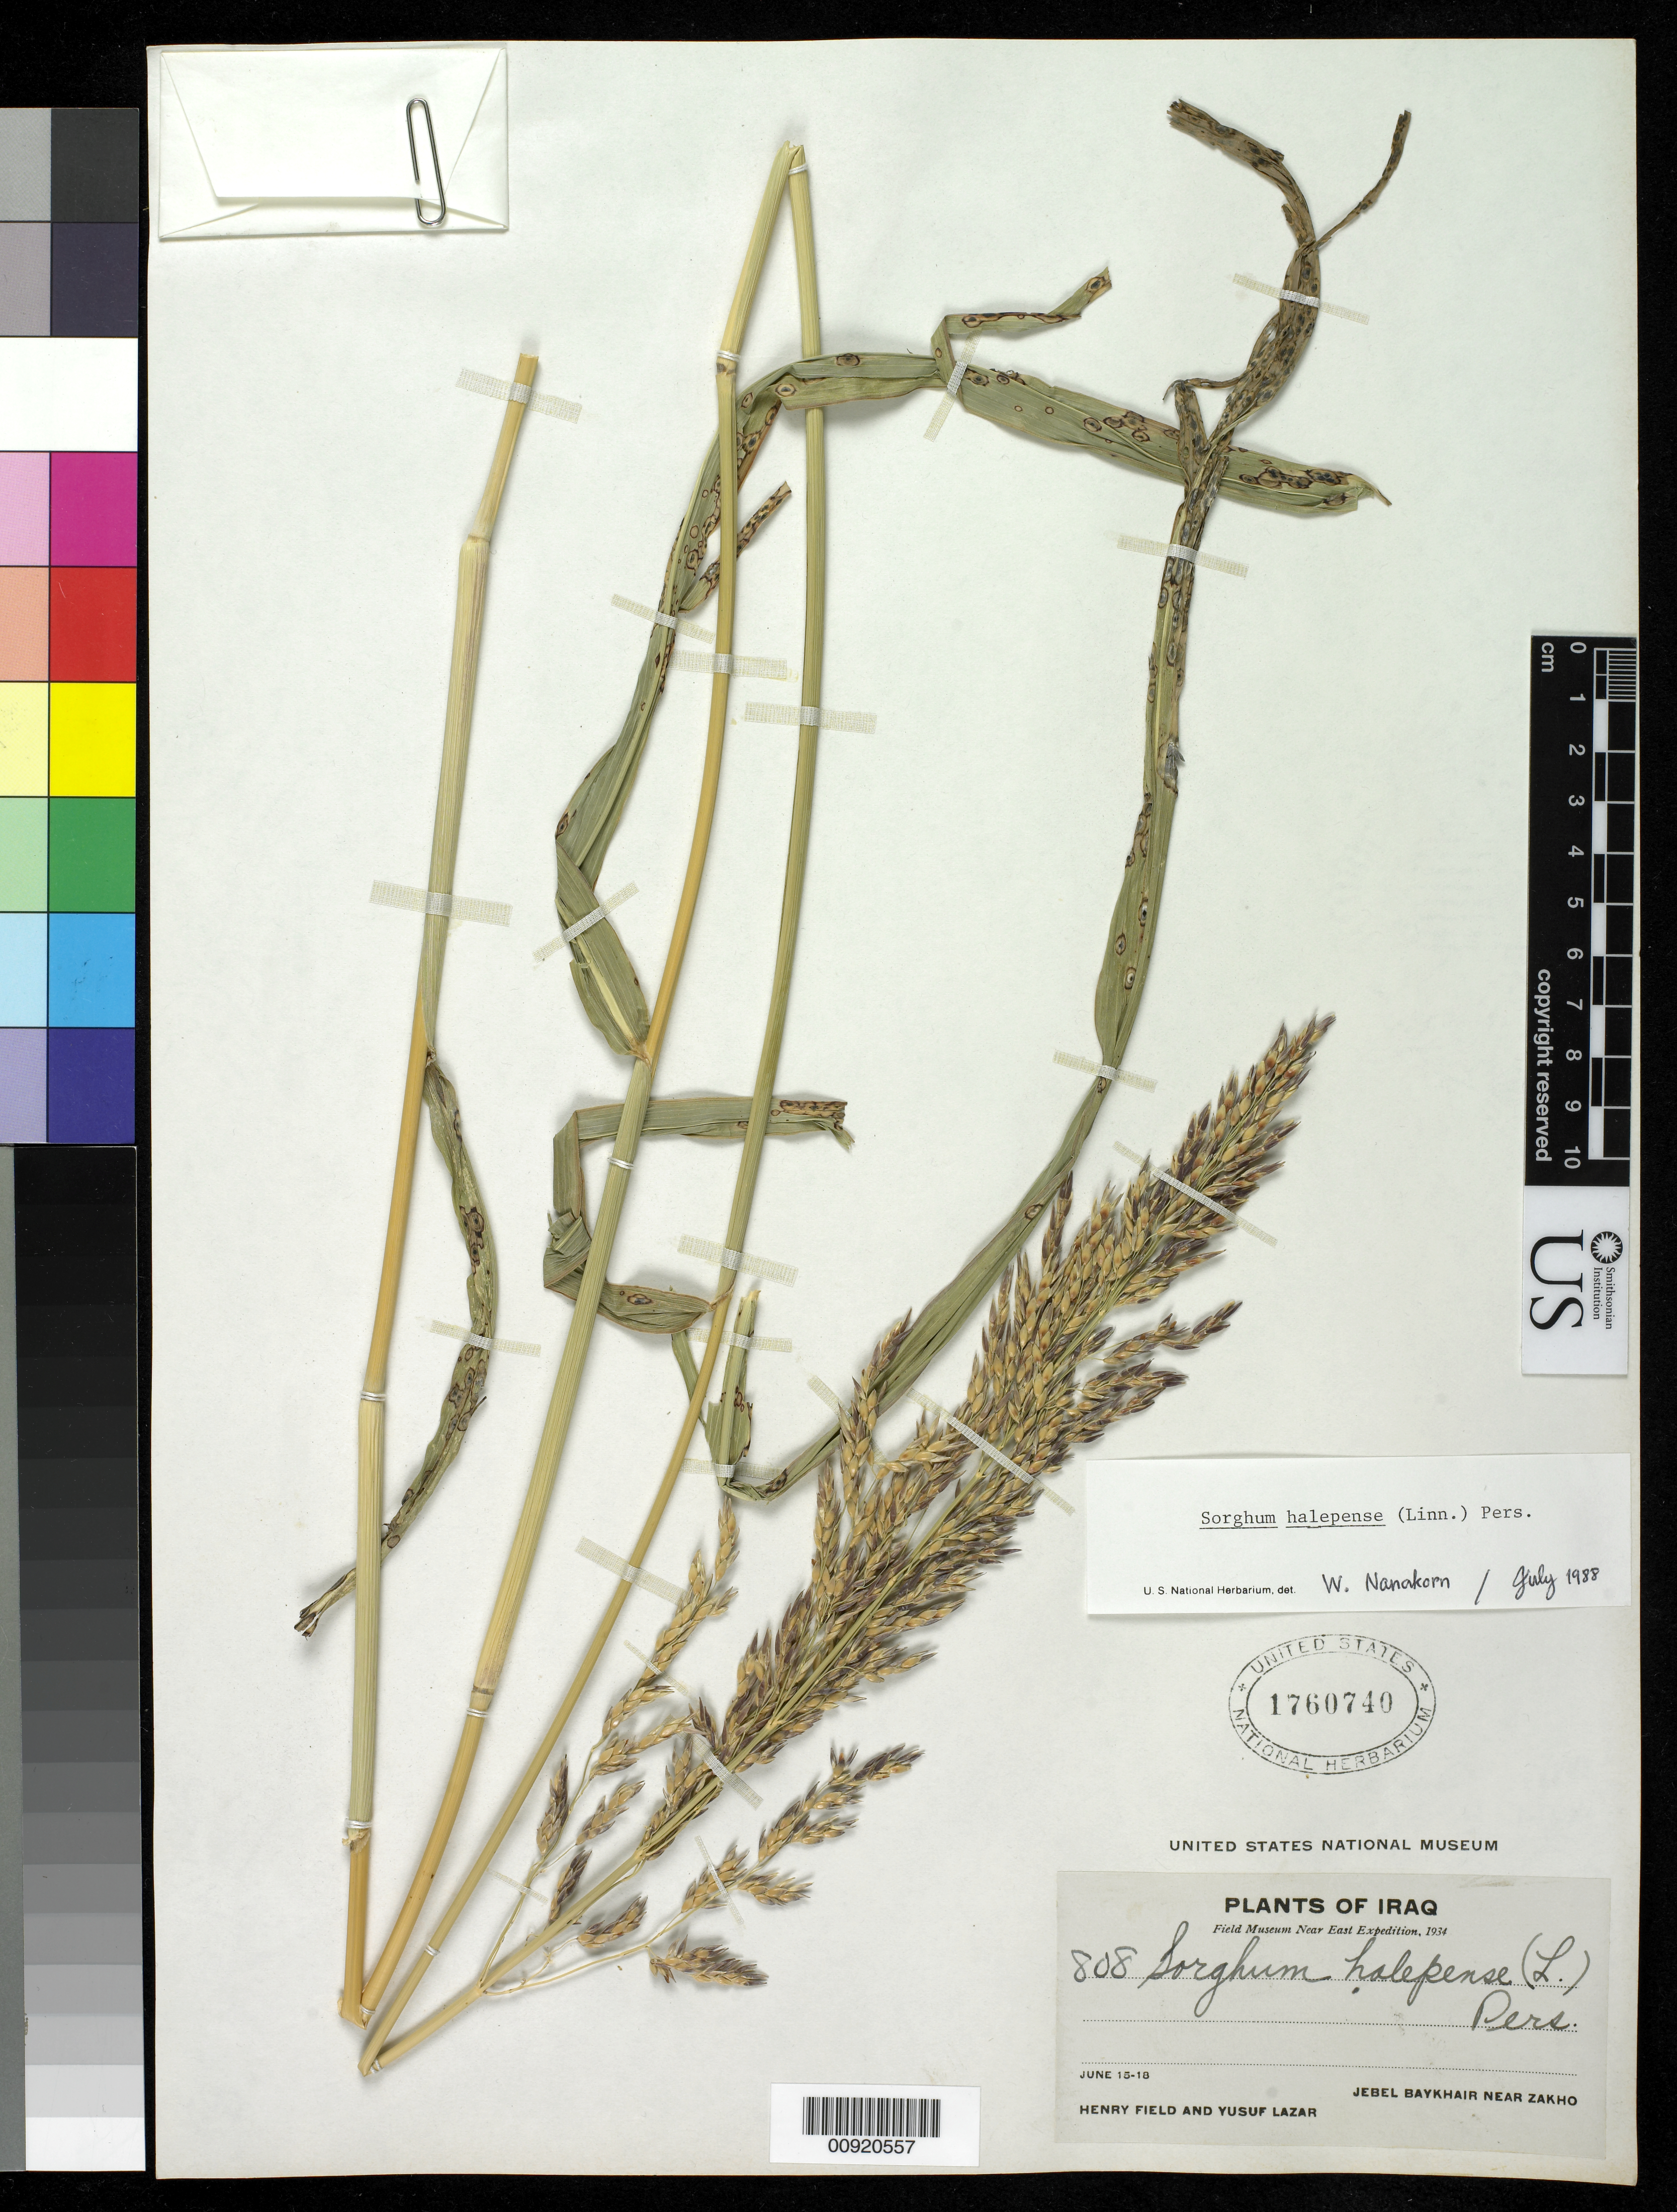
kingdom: Plantae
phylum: Tracheophyta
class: Liliopsida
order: Poales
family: Poaceae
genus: Sorghum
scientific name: Sorghum halepense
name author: (L.) Pers.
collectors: H. Field & Y. Lazar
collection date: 1934-06-15/1934-06-18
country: Iraq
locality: Jebel Baykhair near Zakho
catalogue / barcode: US 1760740